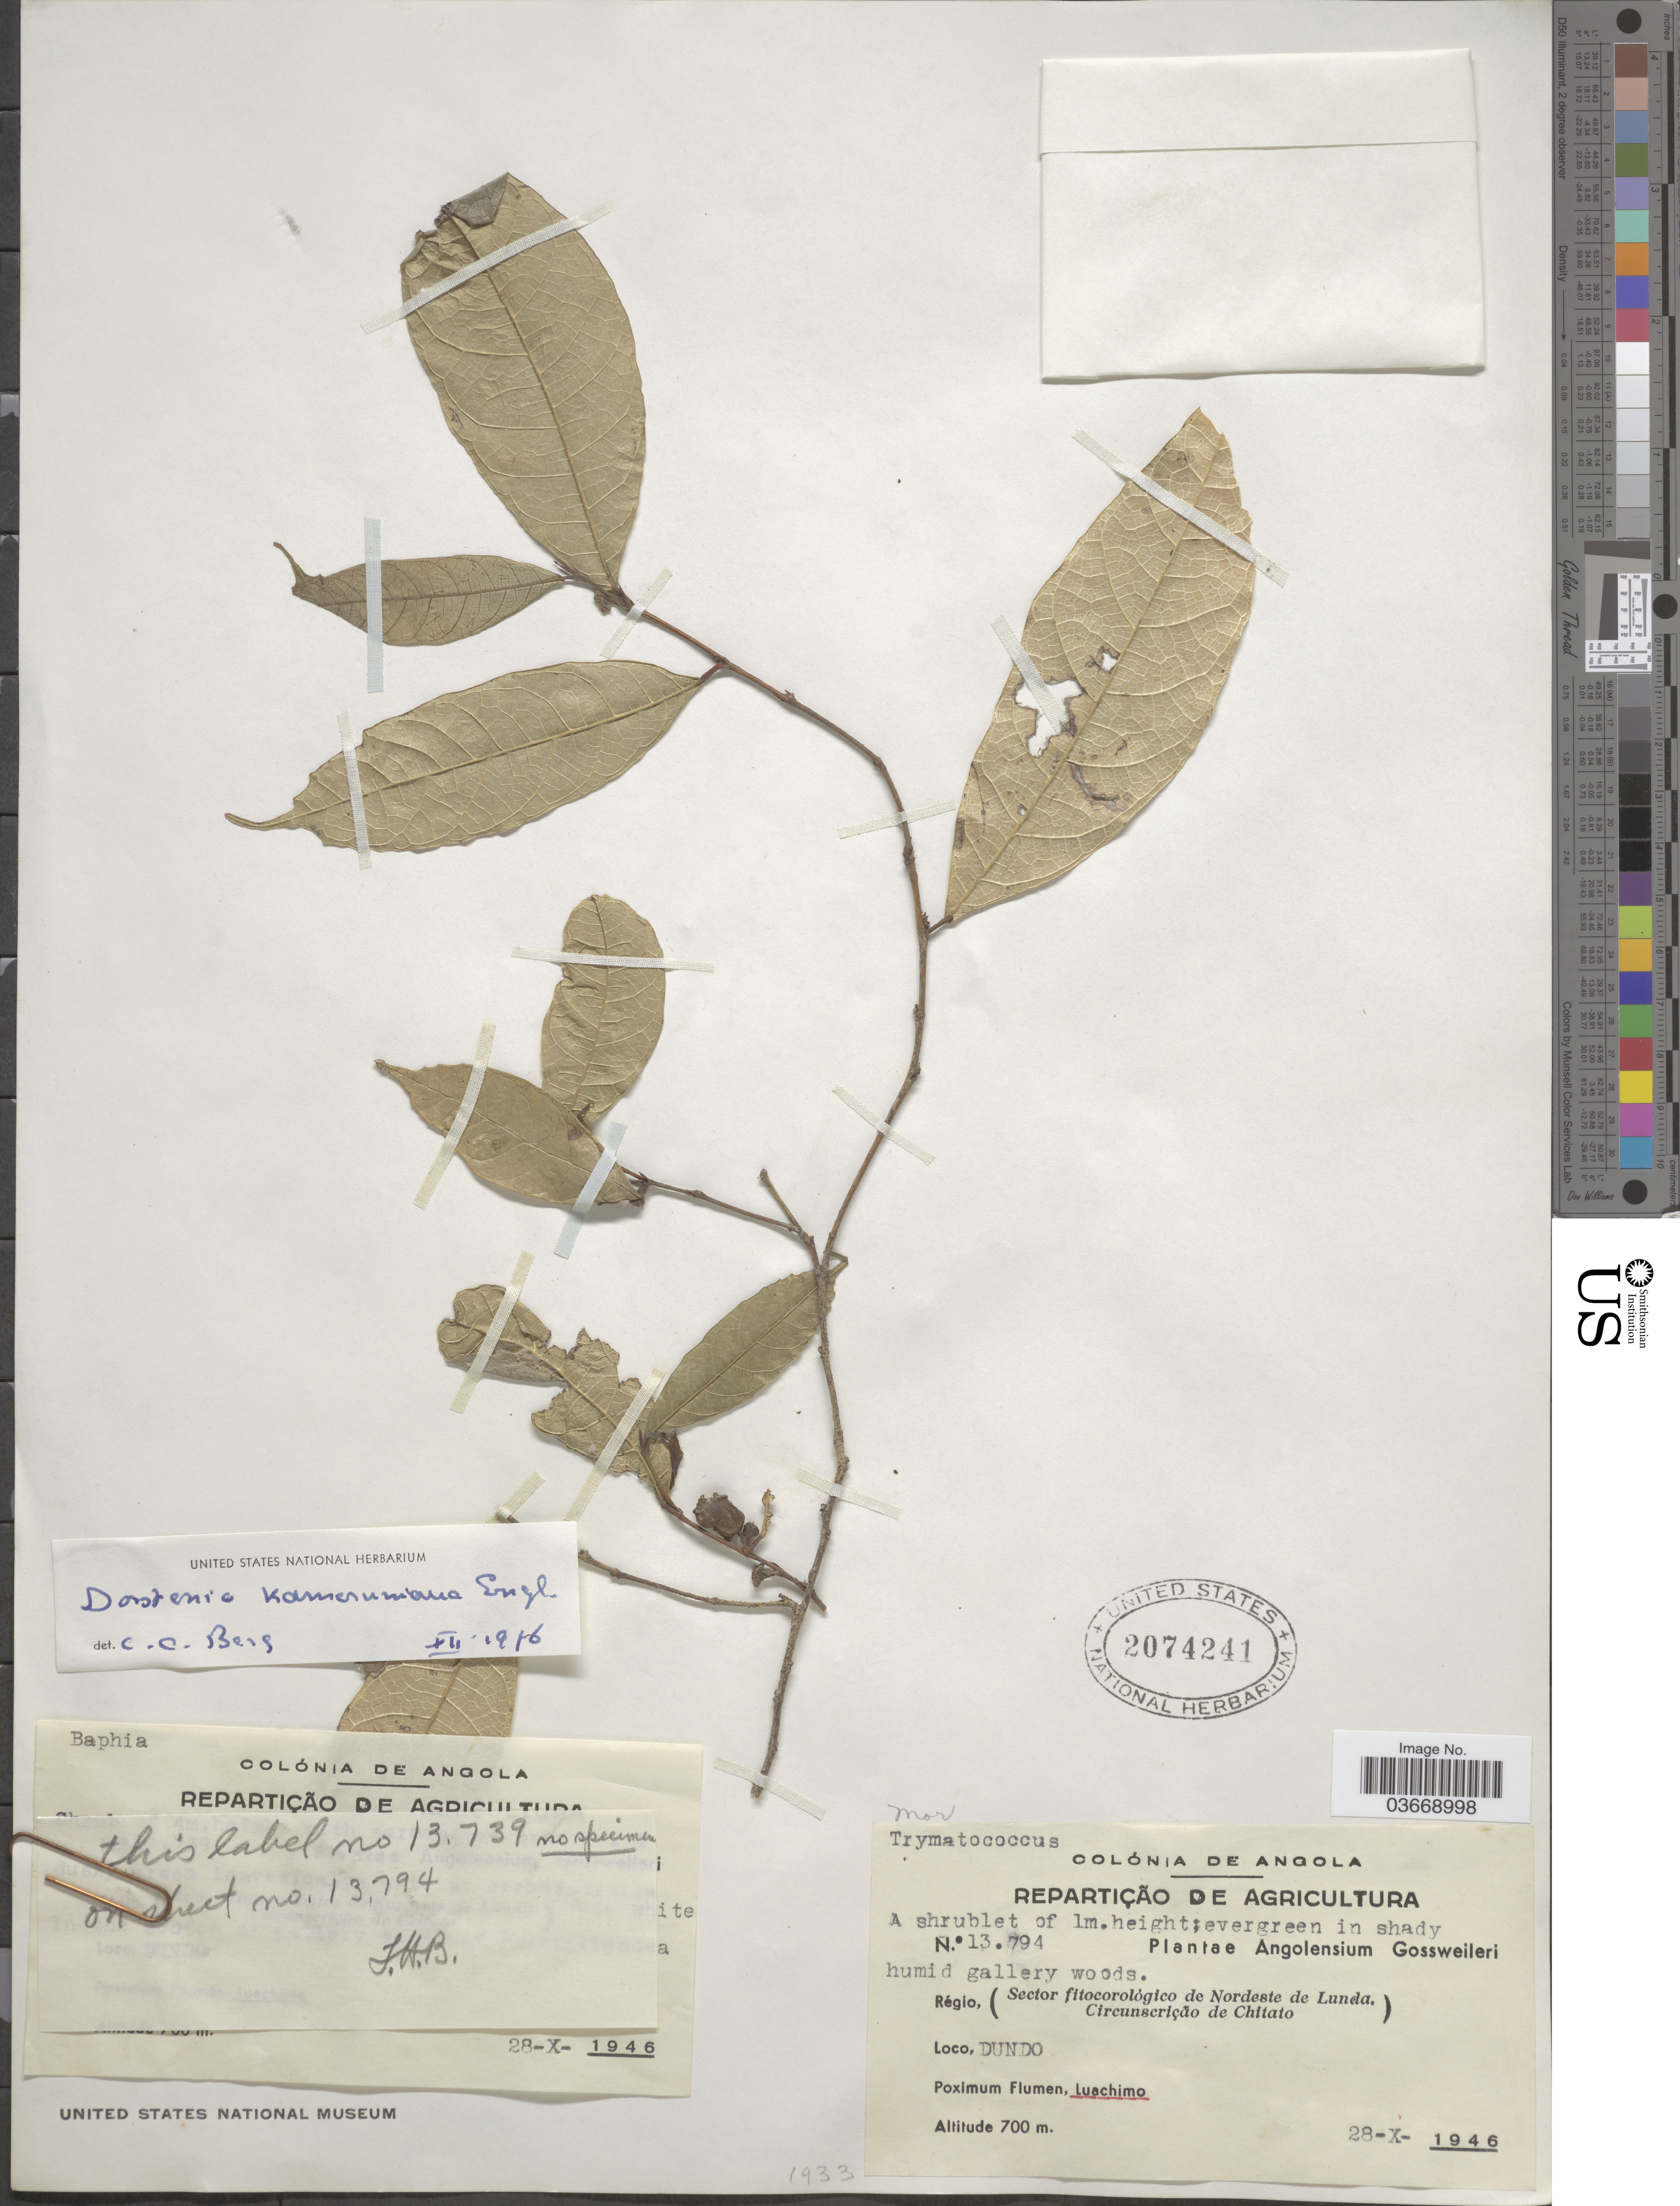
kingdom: Plantae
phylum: Tracheophyta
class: Magnoliopsida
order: Rosales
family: Moraceae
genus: Dorstenia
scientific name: Dorstenia kameruniana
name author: Engl.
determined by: Berg, C. C.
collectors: -. Gossweiler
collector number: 13794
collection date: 1946-10-28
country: Angola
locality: Colónia de Angola. Régio, (Sector fitocorológico de Nordeste de Lunda. Circunscriçäo de Chitato). Dundo. Proximum Flumen, Luachimo.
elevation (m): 700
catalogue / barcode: US 2074241